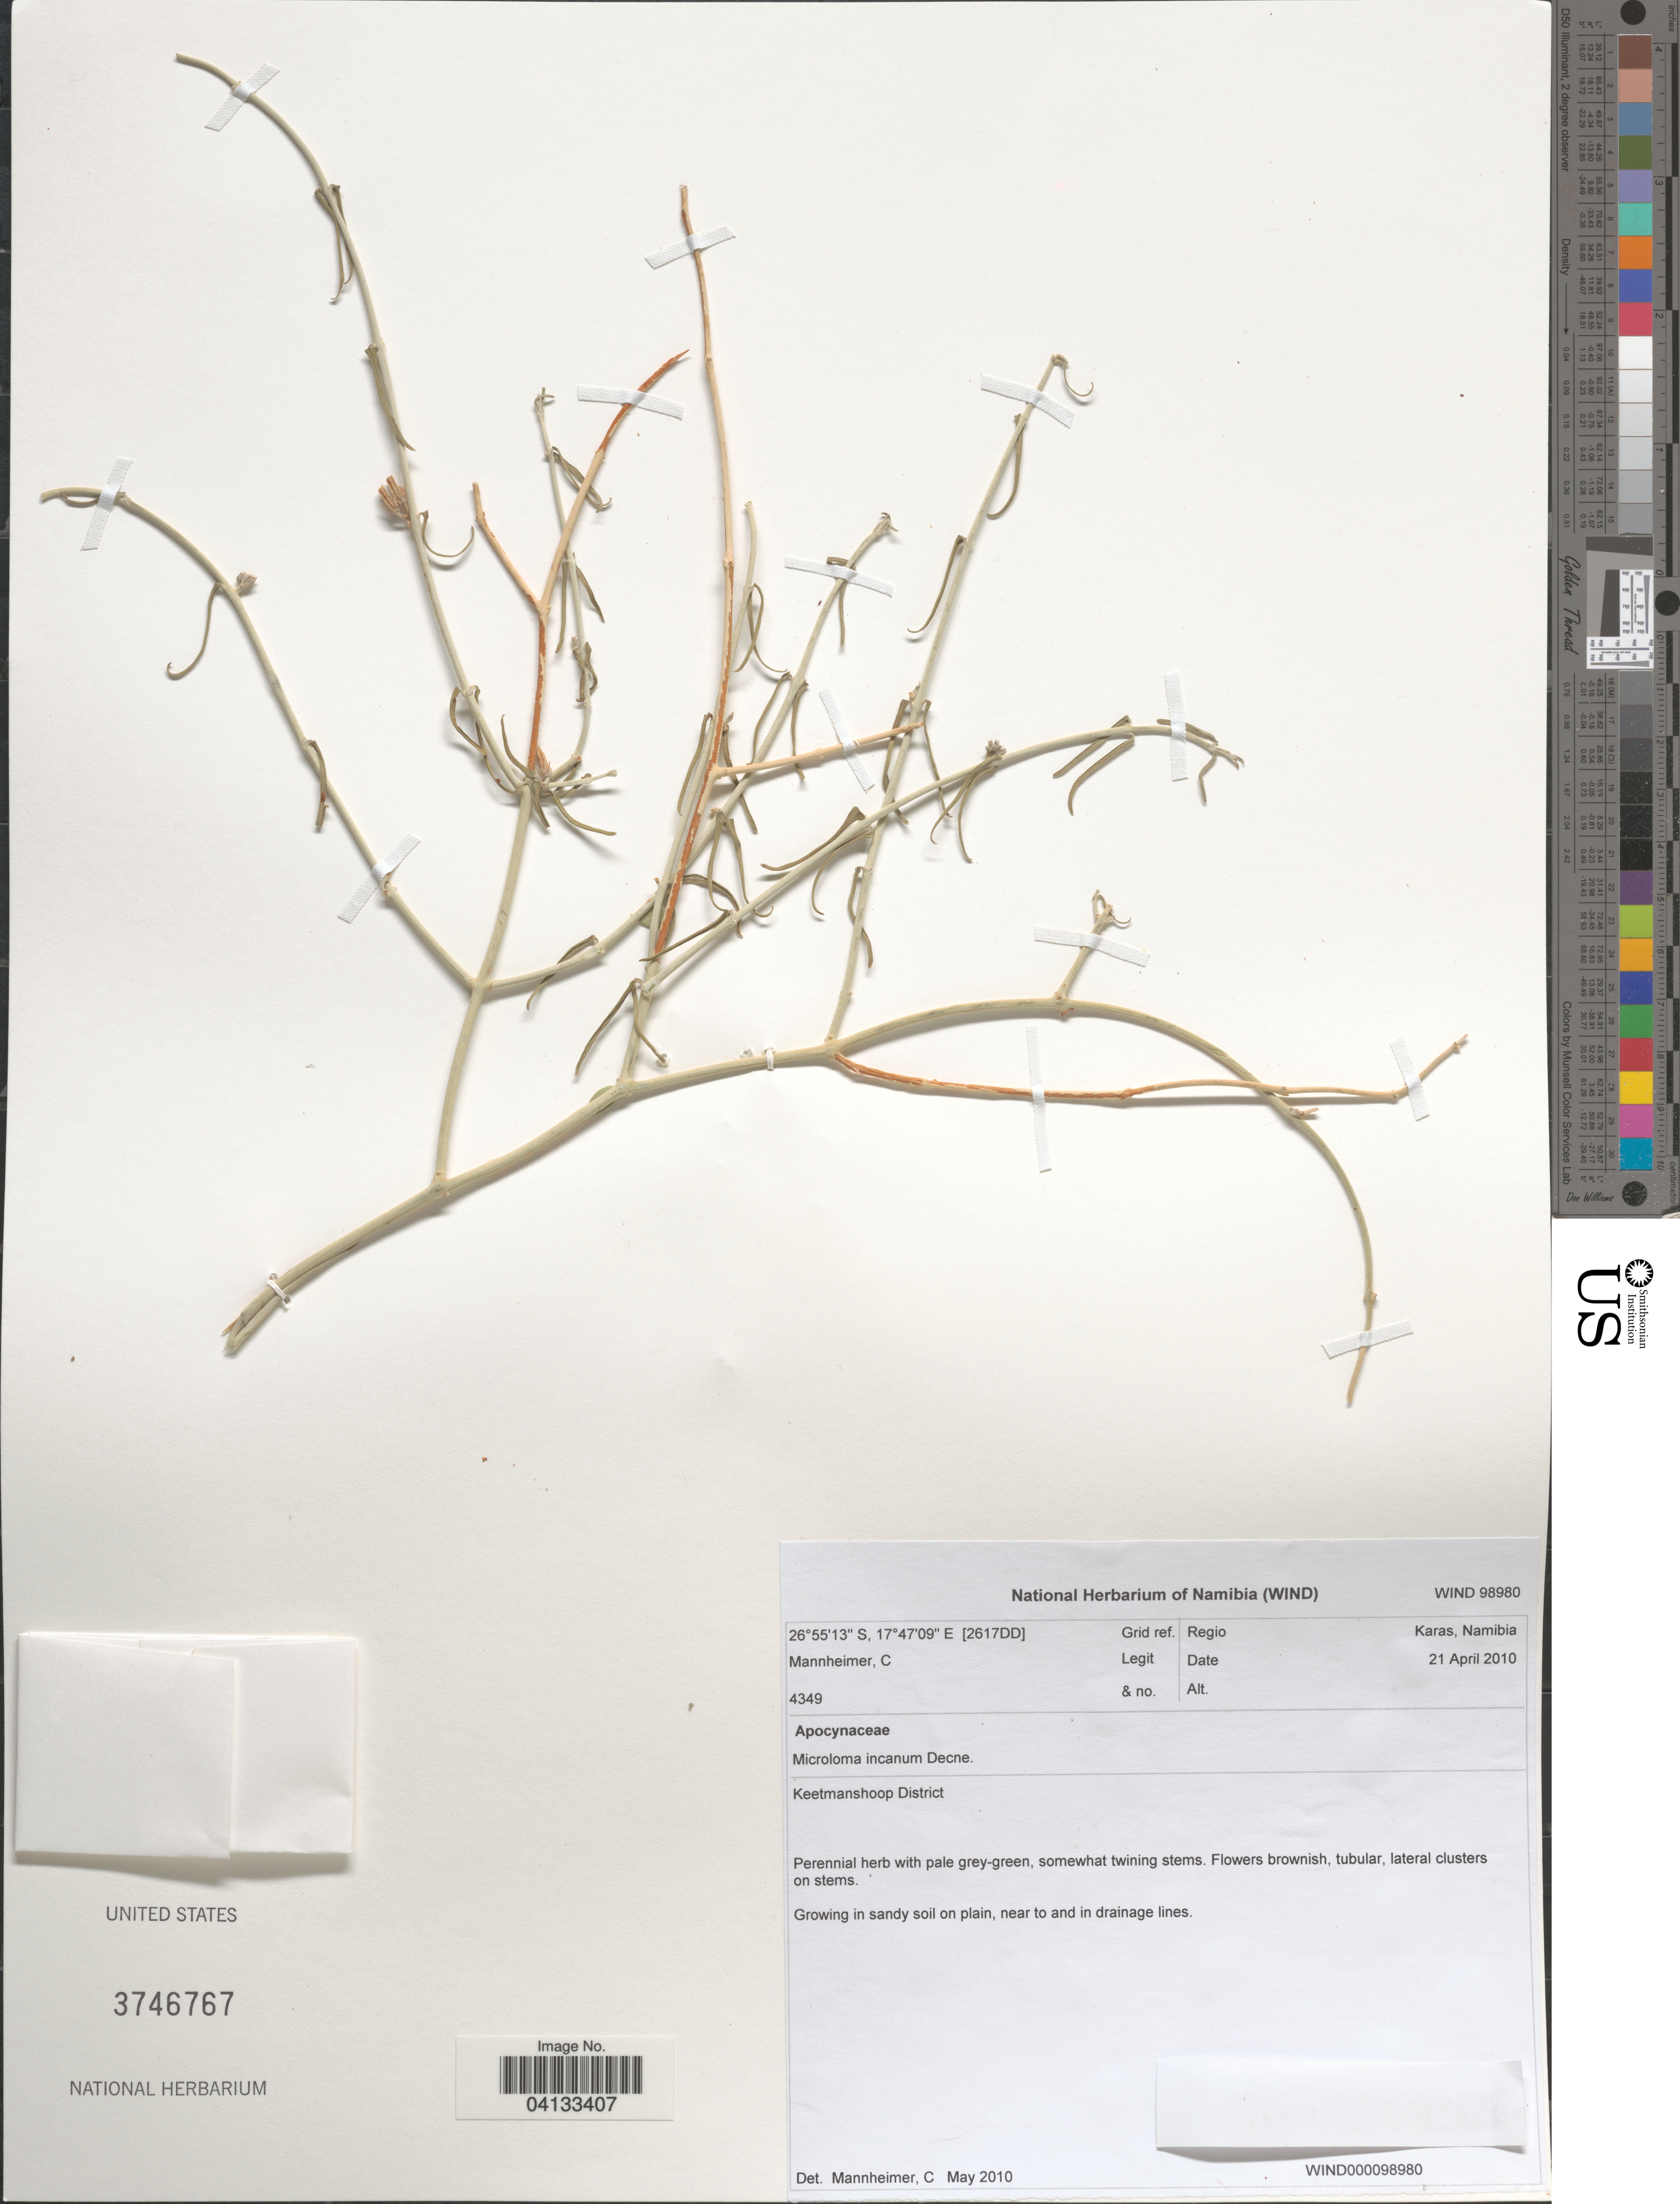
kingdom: Plantae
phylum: Tracheophyta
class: Magnoliopsida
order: Gentianales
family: Apocynaceae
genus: Microloma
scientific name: Microloma incanum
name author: Decne.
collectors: C. A. Mannheimer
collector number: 4349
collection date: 2010-04-21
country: Namibia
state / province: Karas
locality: Grid ref. Regio Karas. Keetmanshoop District. [2617DD].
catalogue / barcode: US 3746767